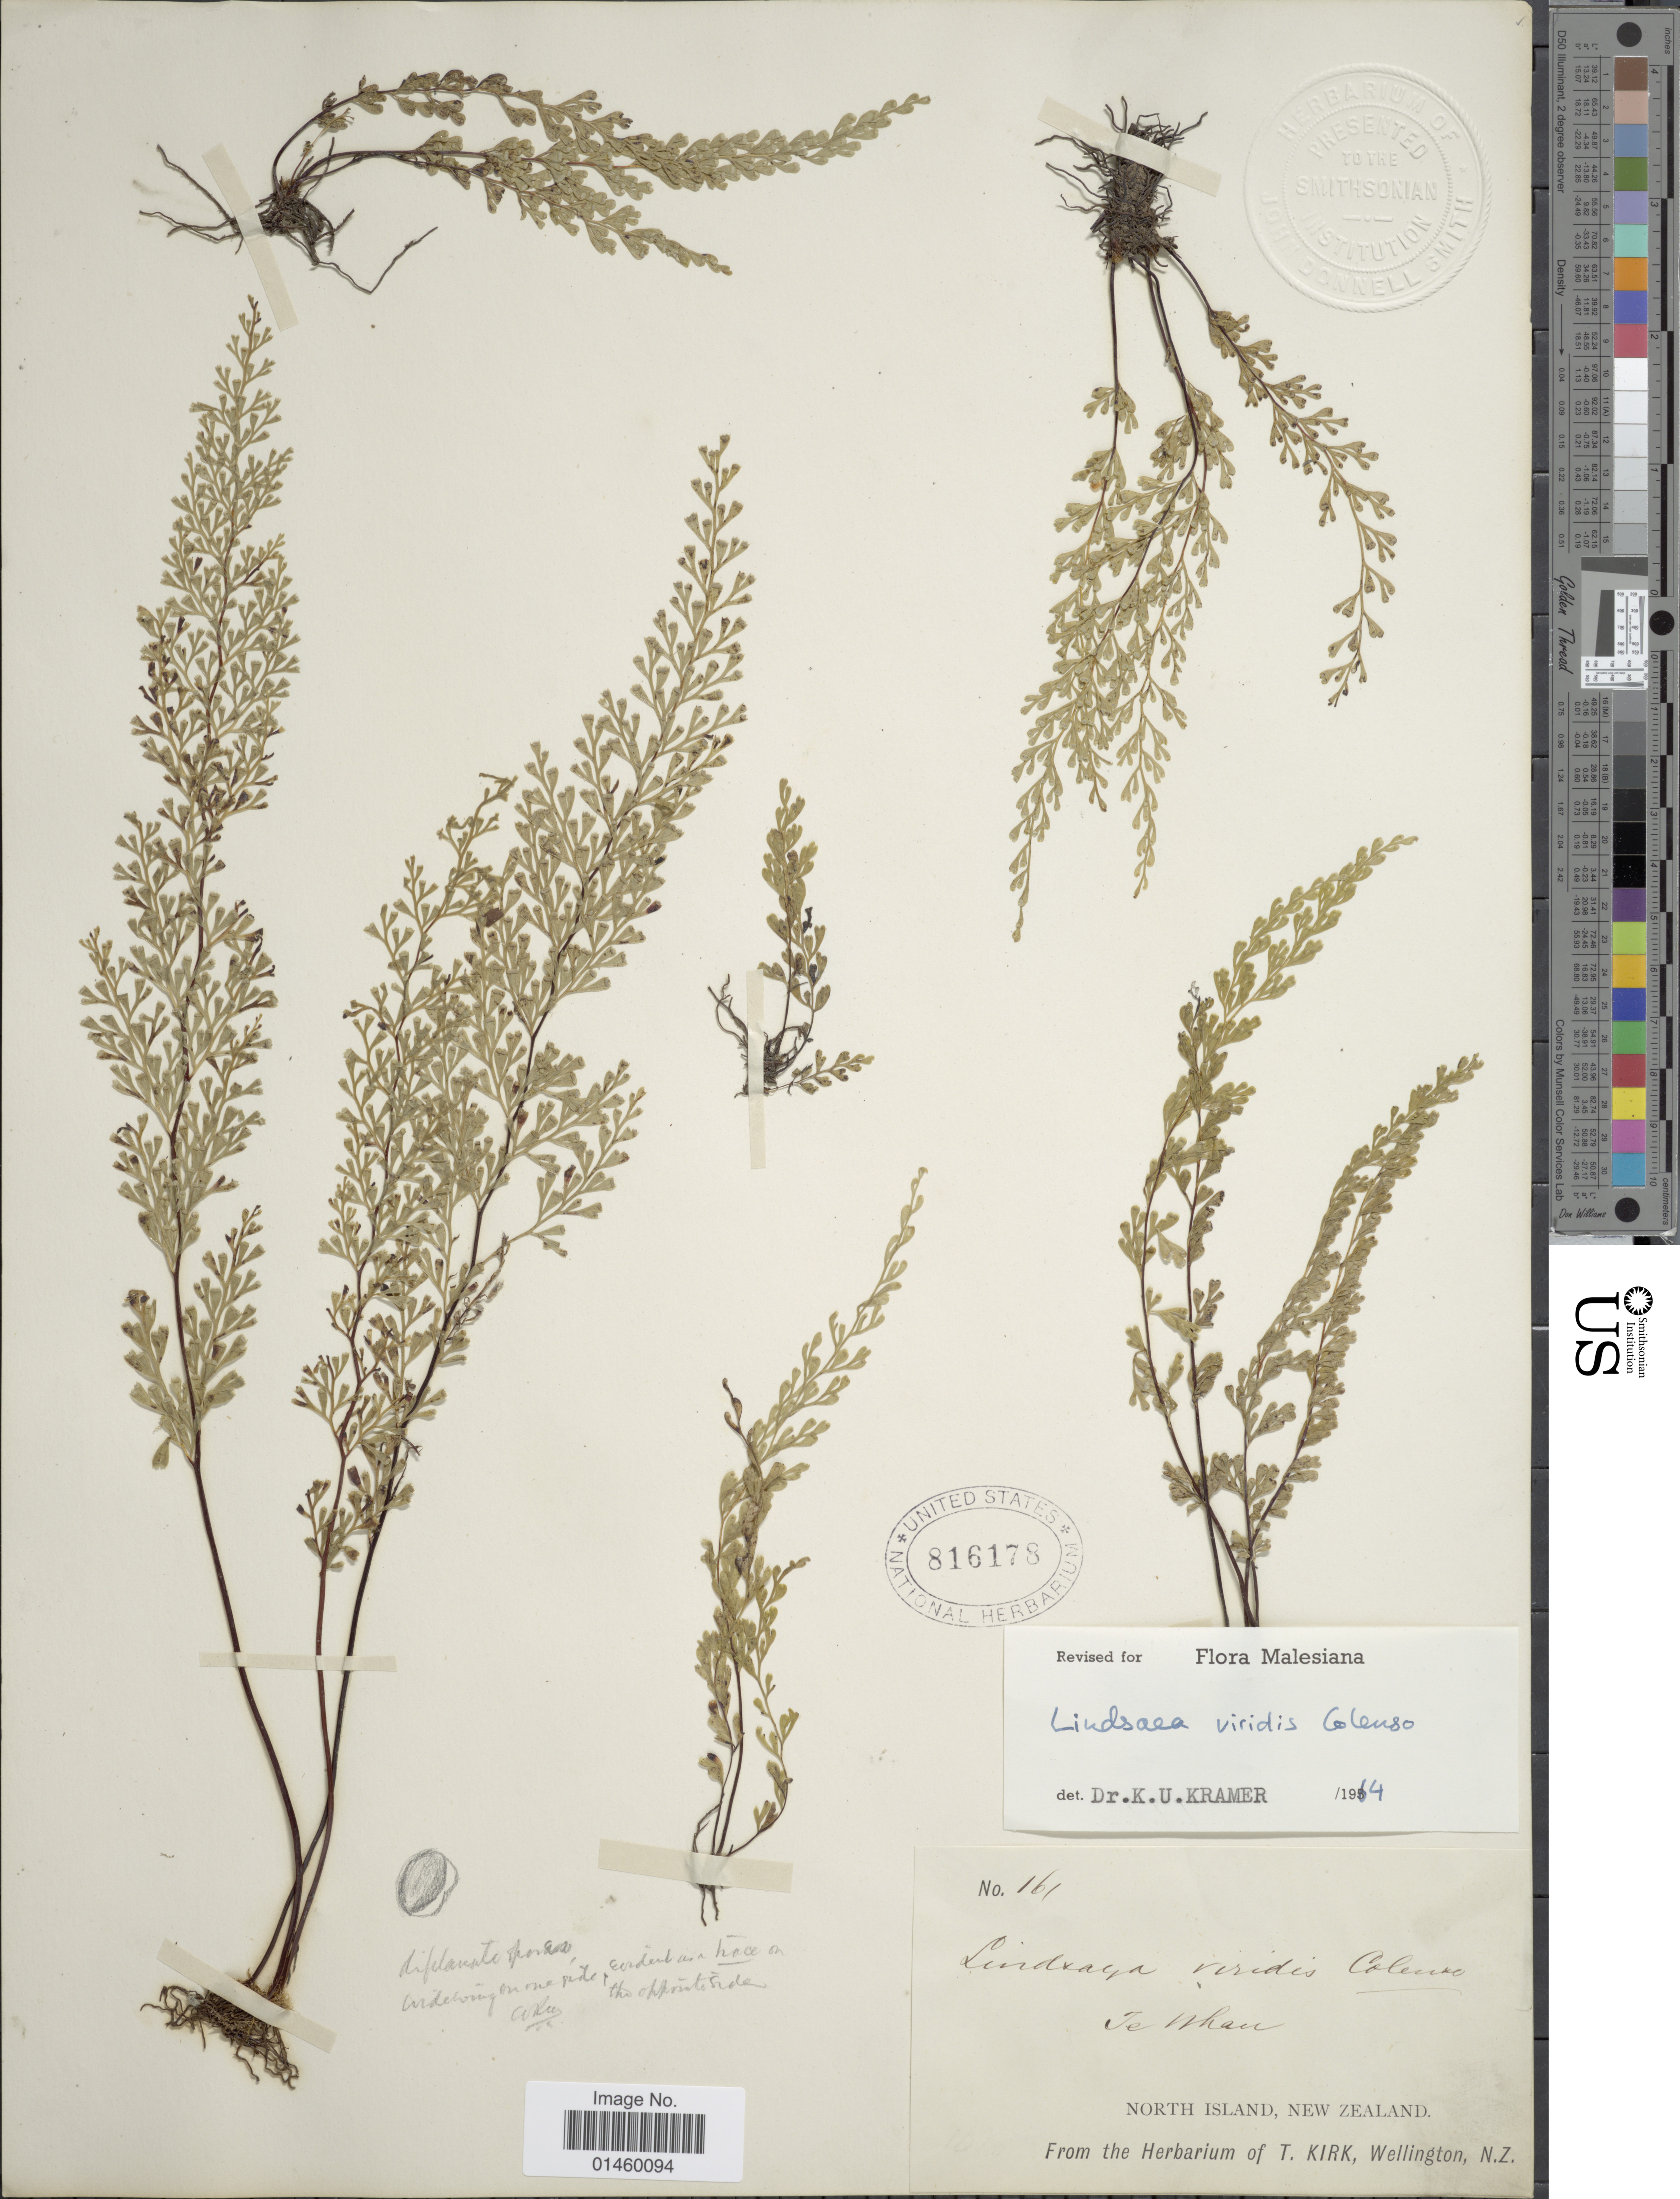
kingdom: Plantae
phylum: Tracheophyta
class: Polypodiopsida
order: Polypodiales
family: Lindsaeaceae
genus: Lindsaea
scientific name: Lindsaea viridis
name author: Copel.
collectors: ex herb. T. Kirk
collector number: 161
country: New Zealand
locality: North Island. Te Akau.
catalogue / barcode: US 816178